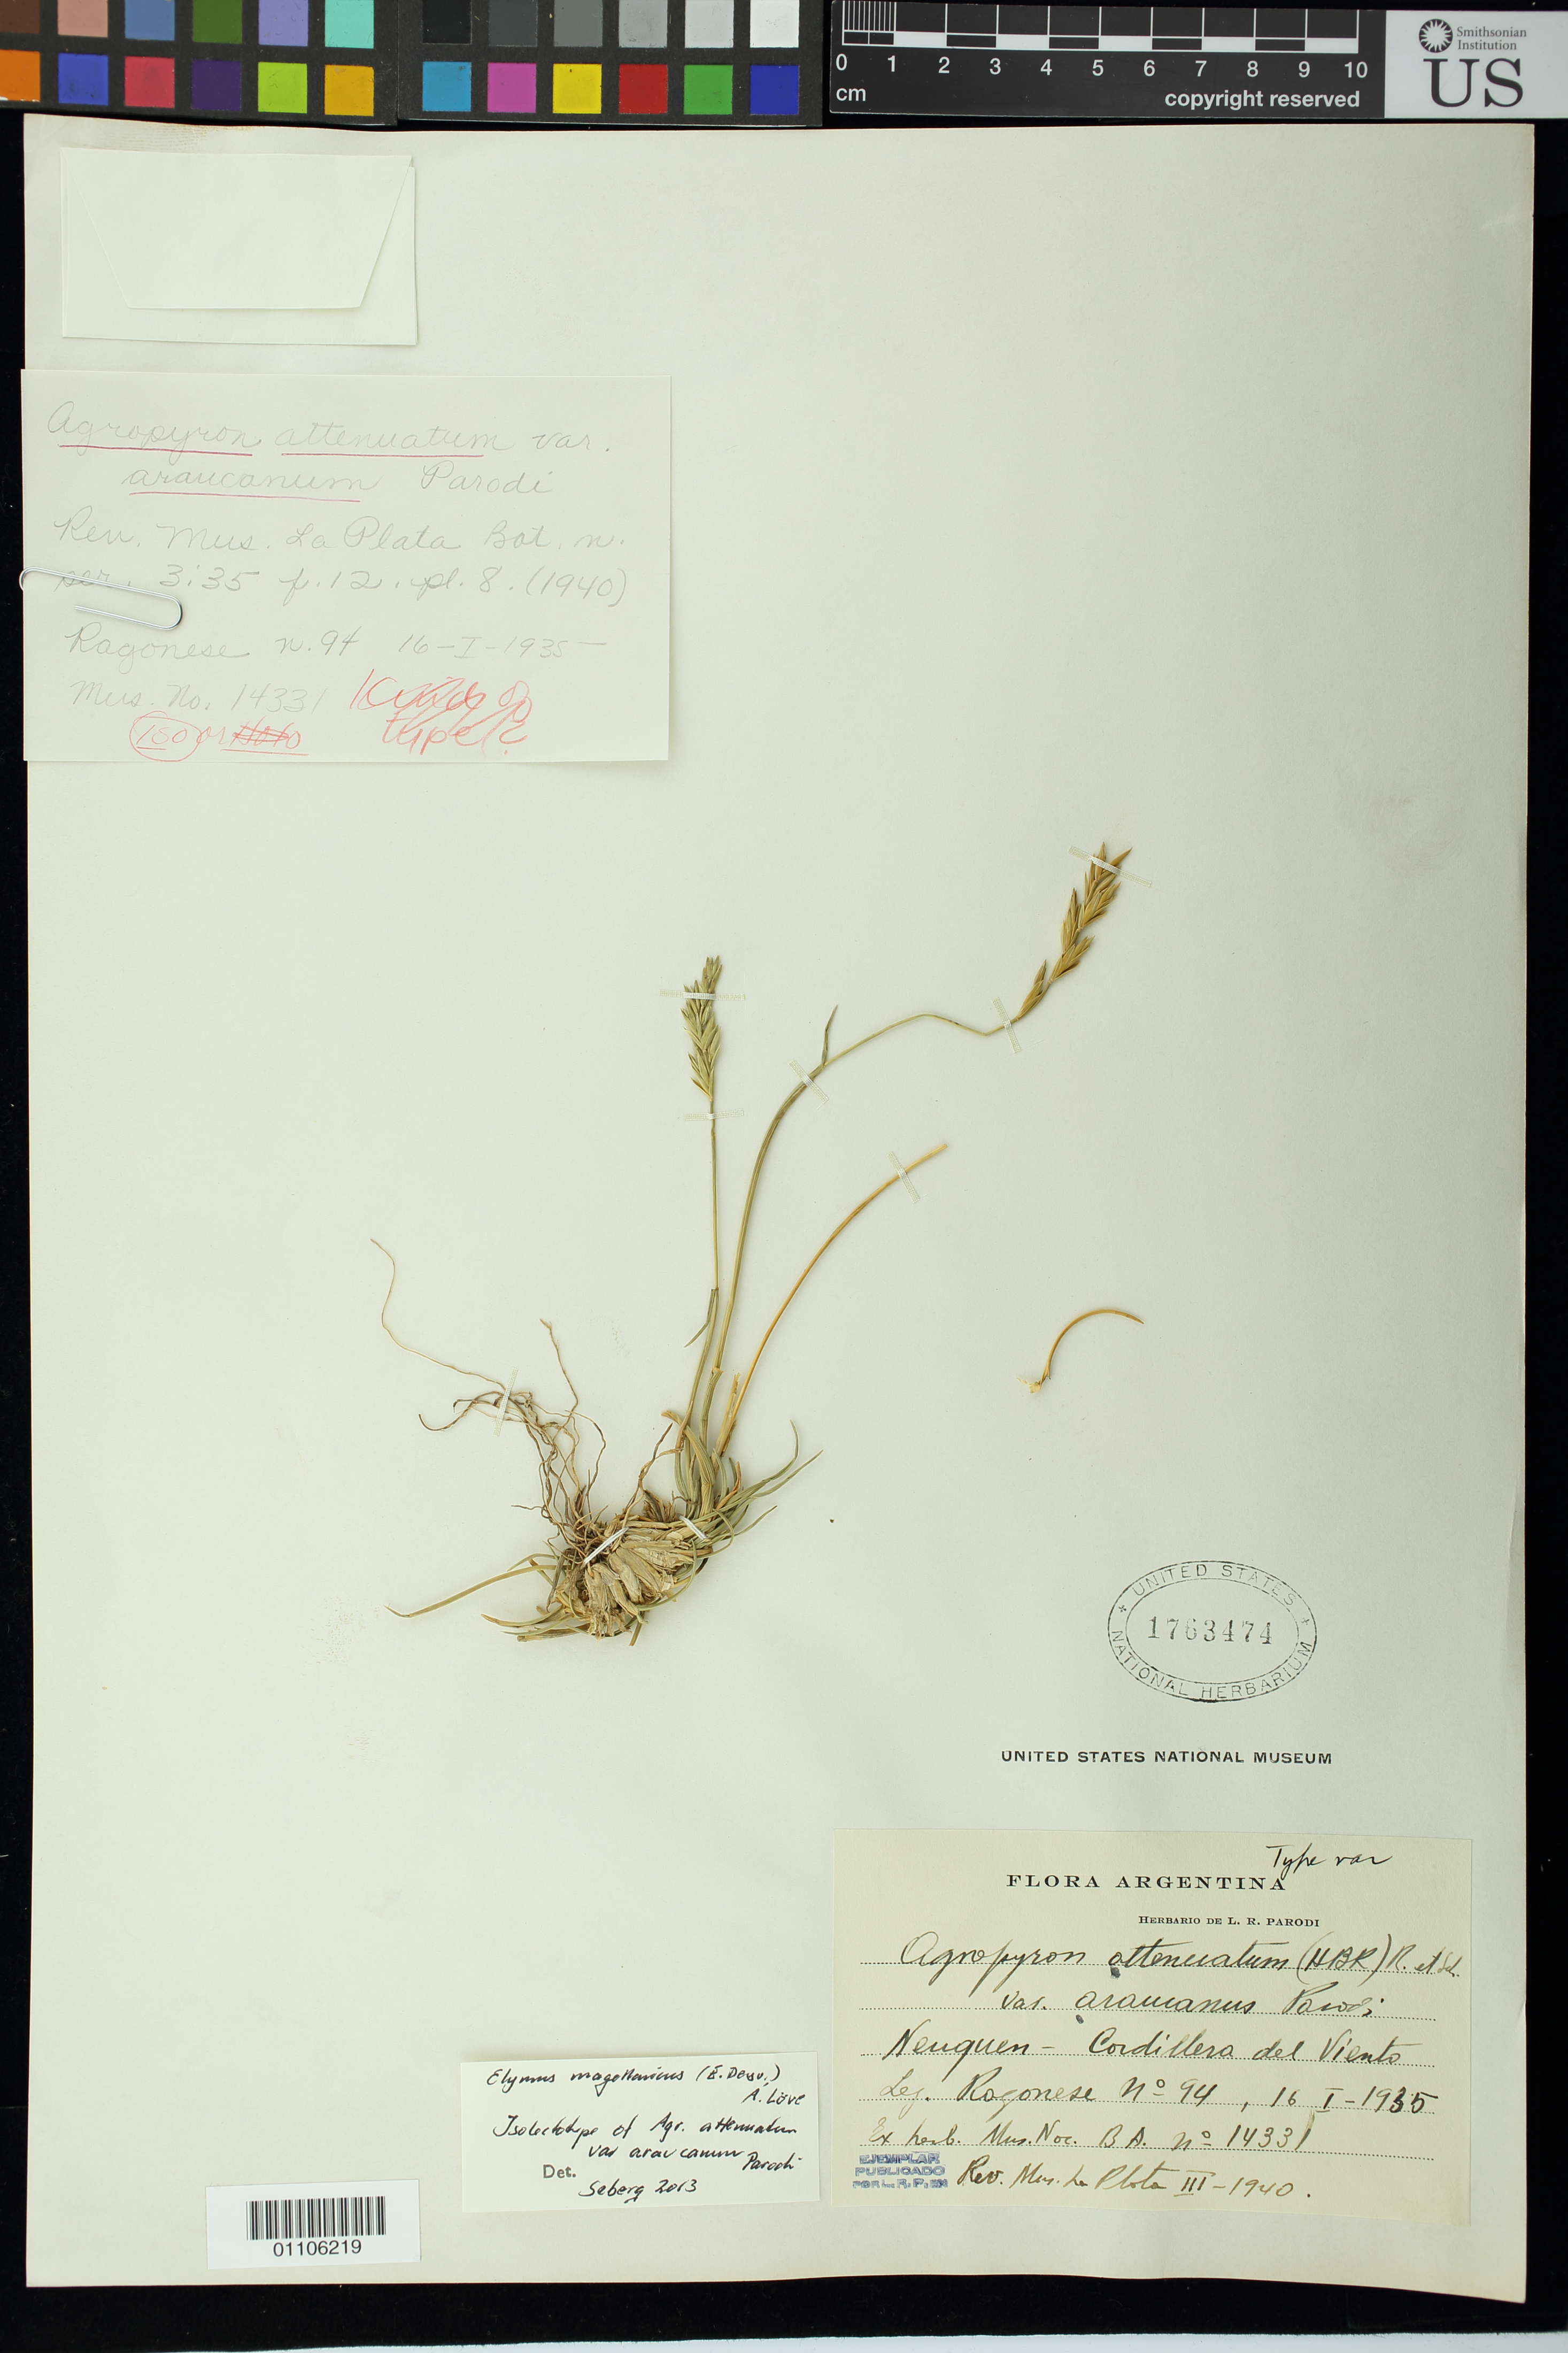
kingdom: Plantae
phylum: Tracheophyta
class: Liliopsida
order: Poales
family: Poaceae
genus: Agropyron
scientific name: Agropyron attenuatum var. araucanum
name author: Parodi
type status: Isolectotype; Isotype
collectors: A. Ragonese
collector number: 94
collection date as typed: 16 Jan 1935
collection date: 1935-01-16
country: Argentina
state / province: Neuquén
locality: Cordillero de Viento.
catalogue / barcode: US 1763474